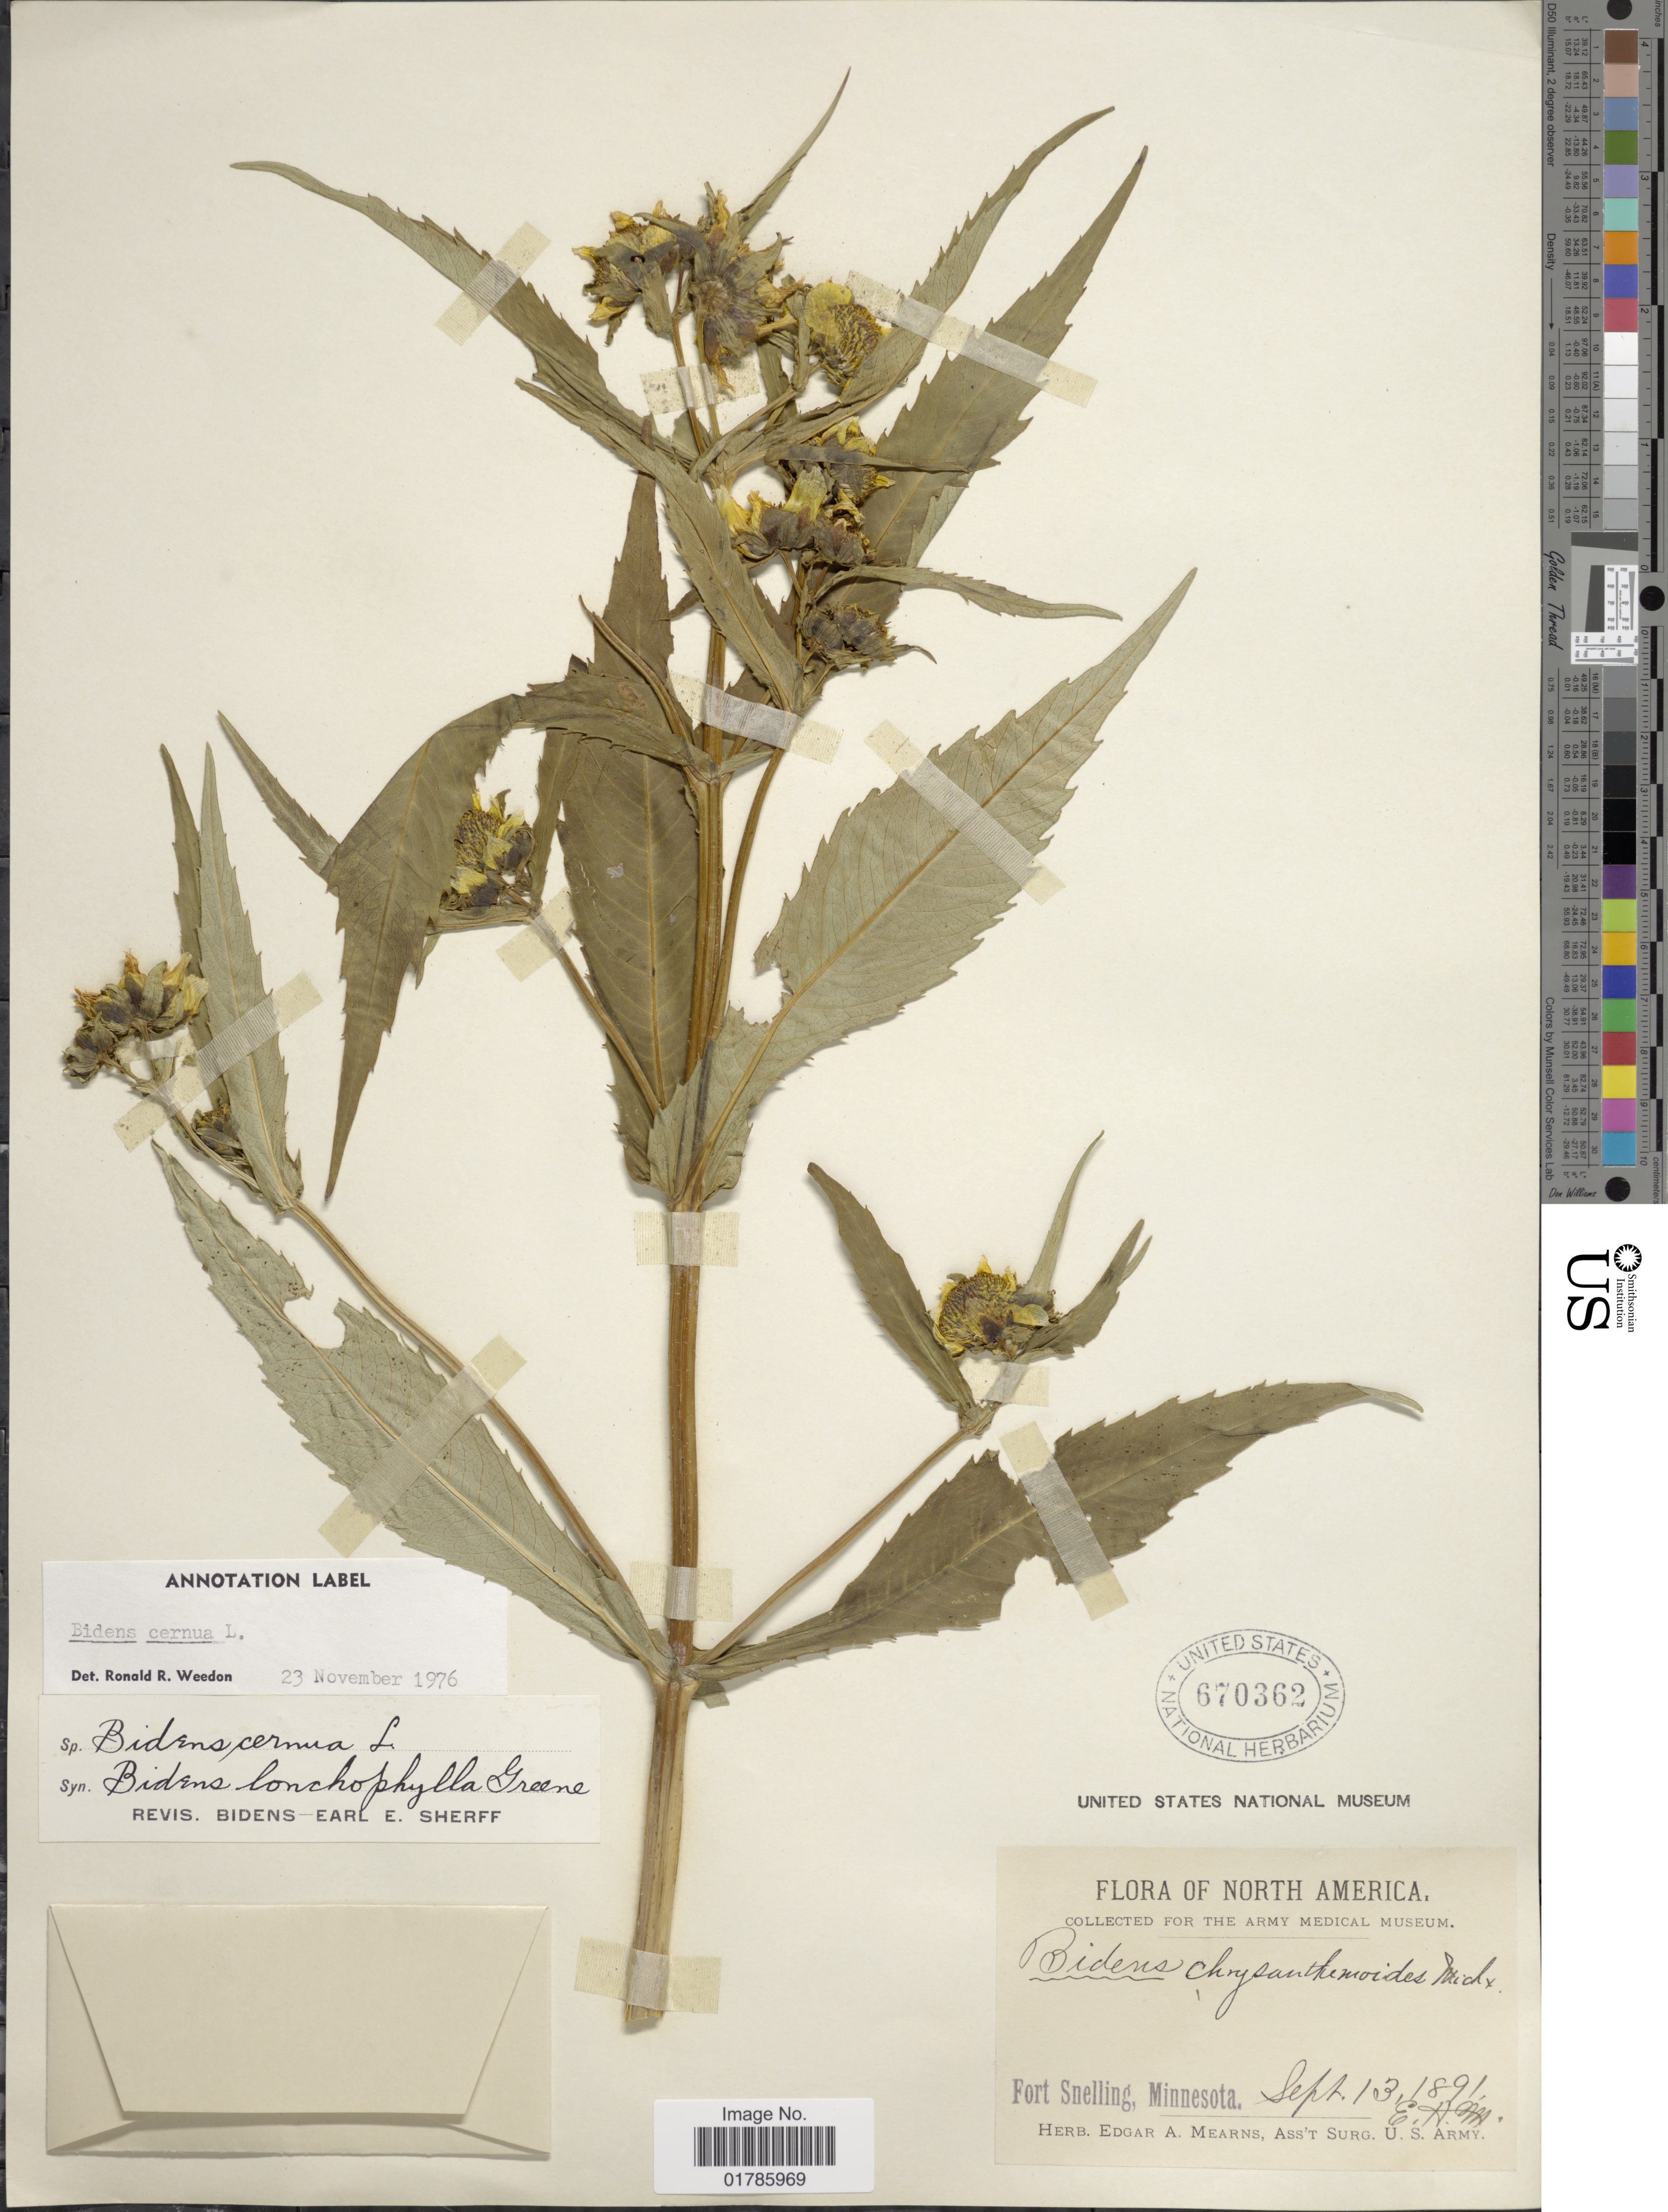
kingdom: Plantae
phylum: Tracheophyta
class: Magnoliopsida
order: Asterales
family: Asteraceae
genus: Bidens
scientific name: Bidens cernua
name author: L.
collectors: E. A. Mearns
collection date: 1891-09-13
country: United States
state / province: Minnesota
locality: Fort Snelling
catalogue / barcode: US 670362